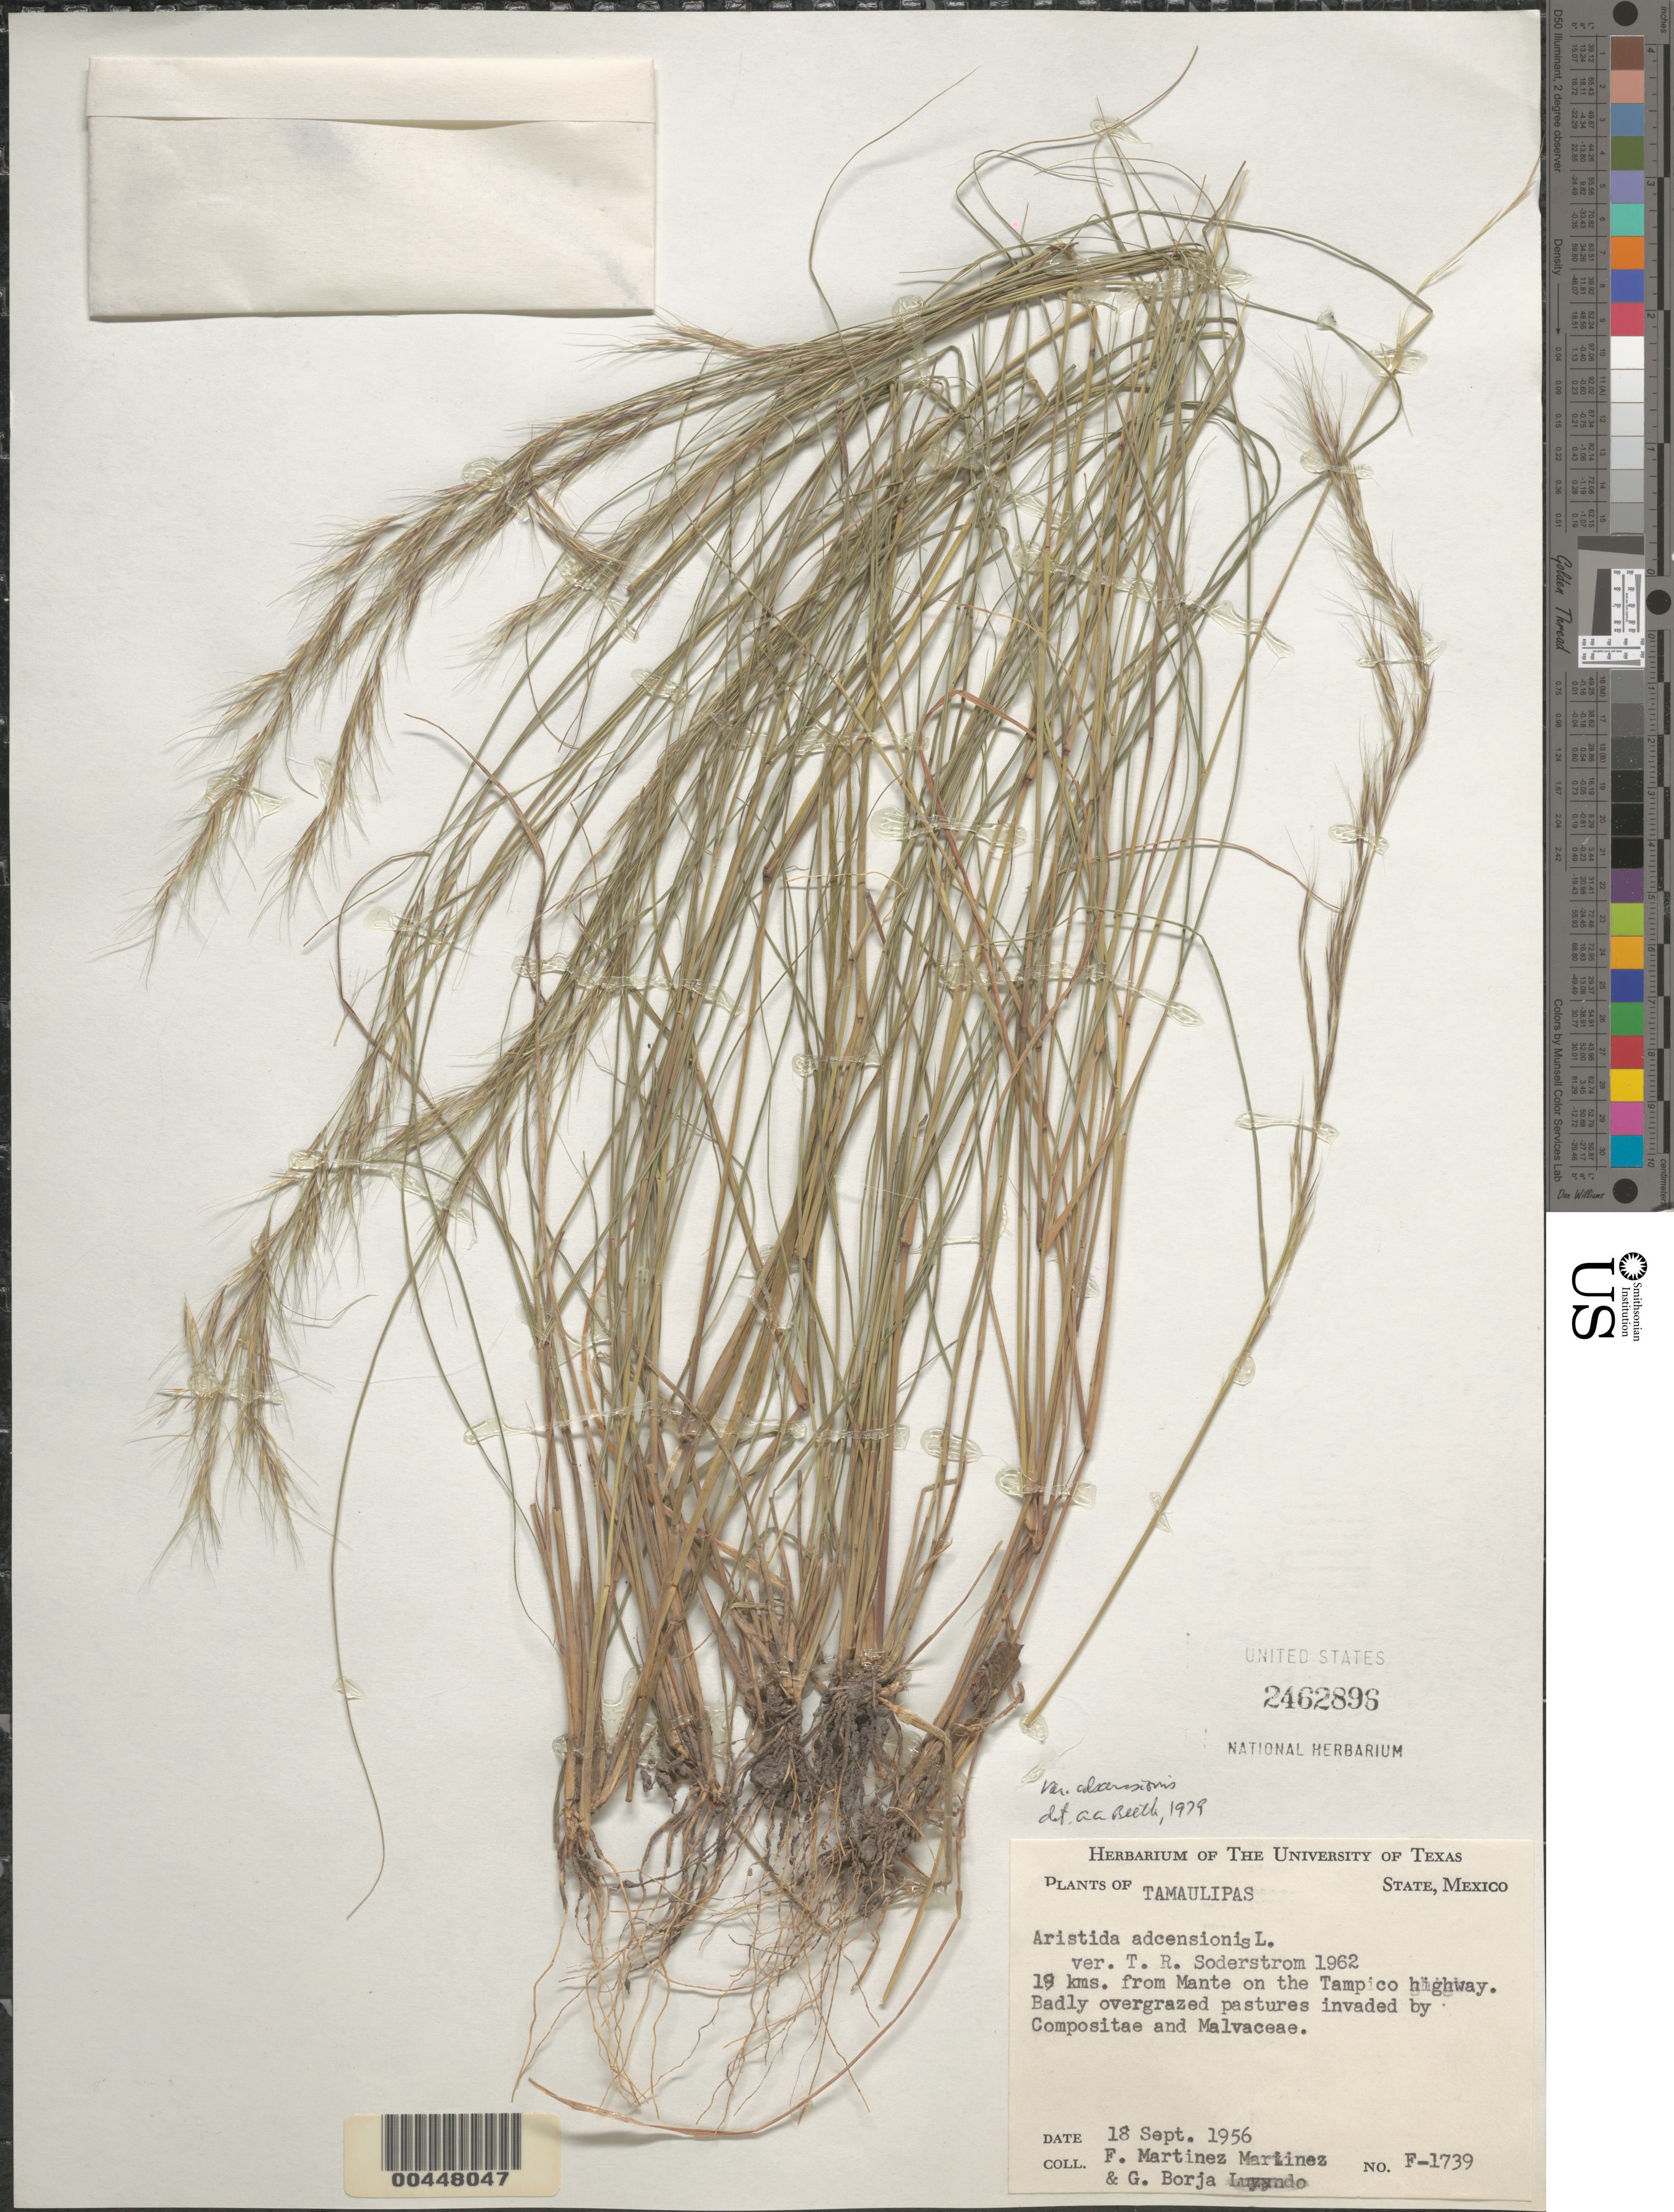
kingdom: Plantae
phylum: Tracheophyta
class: Liliopsida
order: Poales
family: Poaceae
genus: Aristida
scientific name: Aristida adscensionis var. adscensionis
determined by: Beetle, O. A.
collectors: F. Martinez-M. & G. Broja-Lundo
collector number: F-1739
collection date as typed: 18 Sep 1956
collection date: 1956-09-18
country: Mexico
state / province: Tamaulipas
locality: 19 km from Mante on the Tampico highway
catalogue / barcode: US 2462896